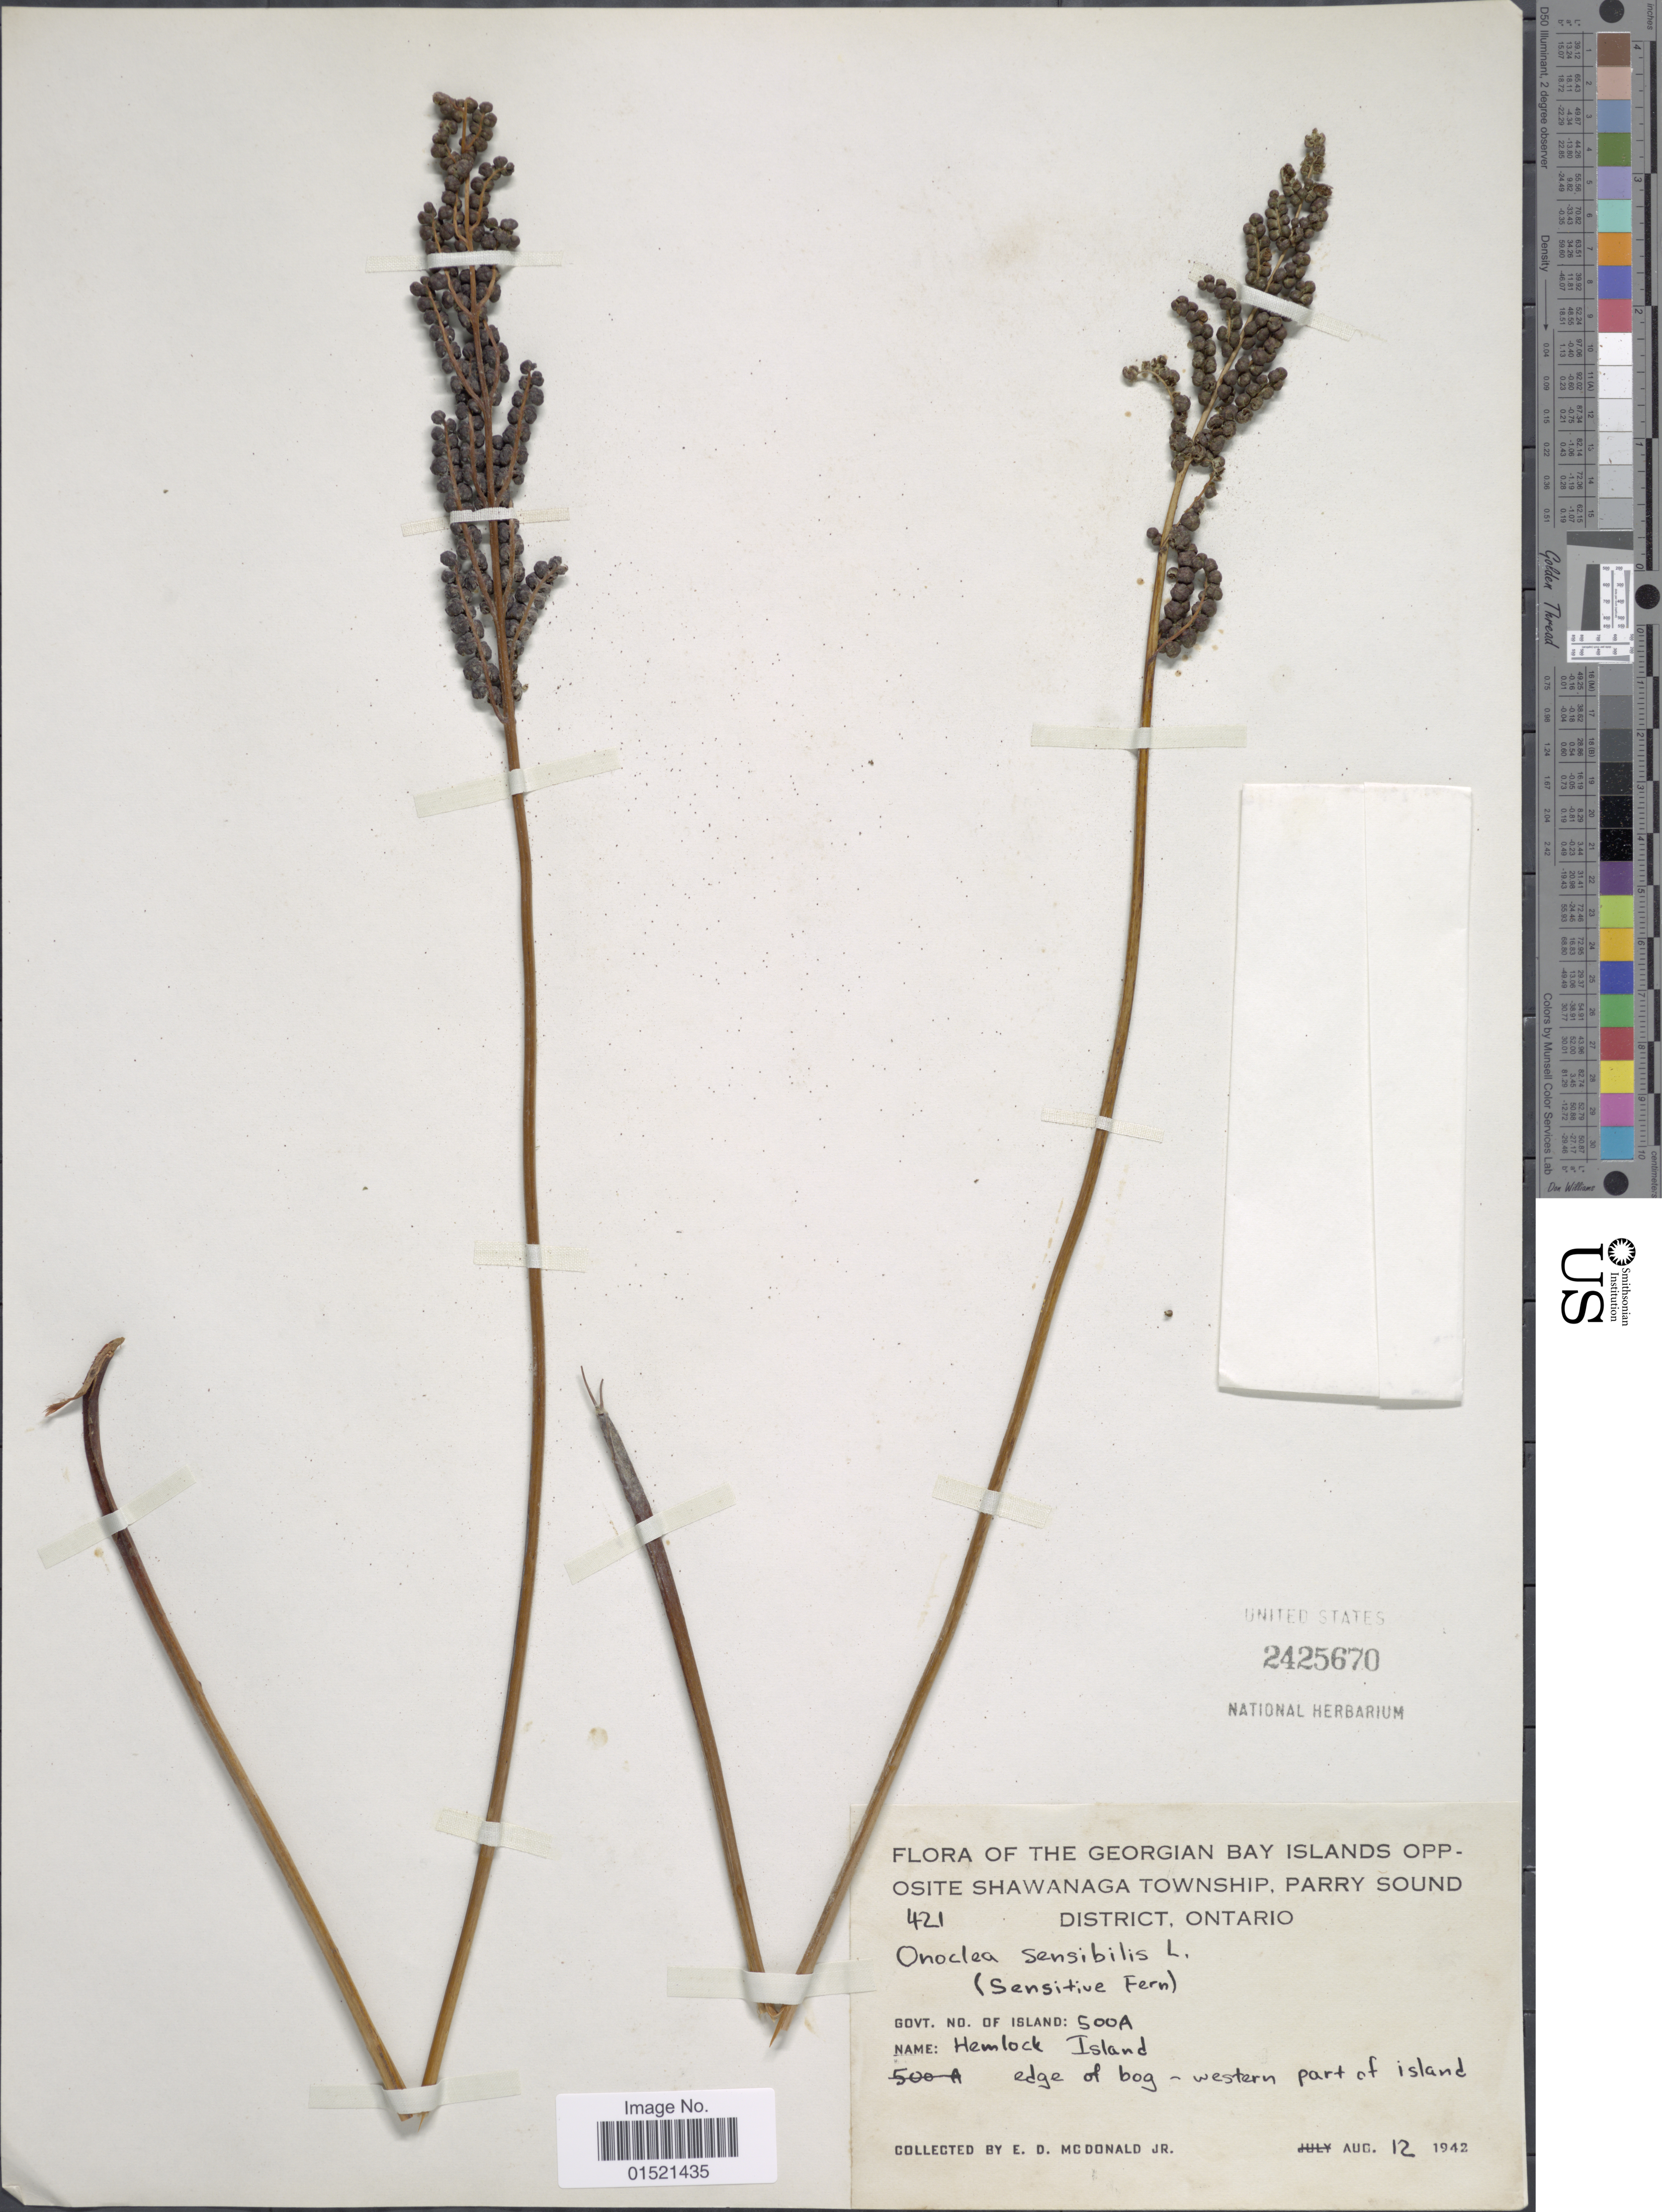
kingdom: Plantae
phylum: Tracheophyta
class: Polypodiopsida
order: Polypodiales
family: Onocleaceae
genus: Onoclea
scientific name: Onoclea sensibilis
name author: L.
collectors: E. D. McDonald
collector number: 421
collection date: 1942-08-12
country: Canada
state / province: Ontario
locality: The Georgian Bay Islands Opposite Shawanaga Township, Parry Sound District, Hemlock Island edge of bog - western part of island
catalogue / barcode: US 2425670